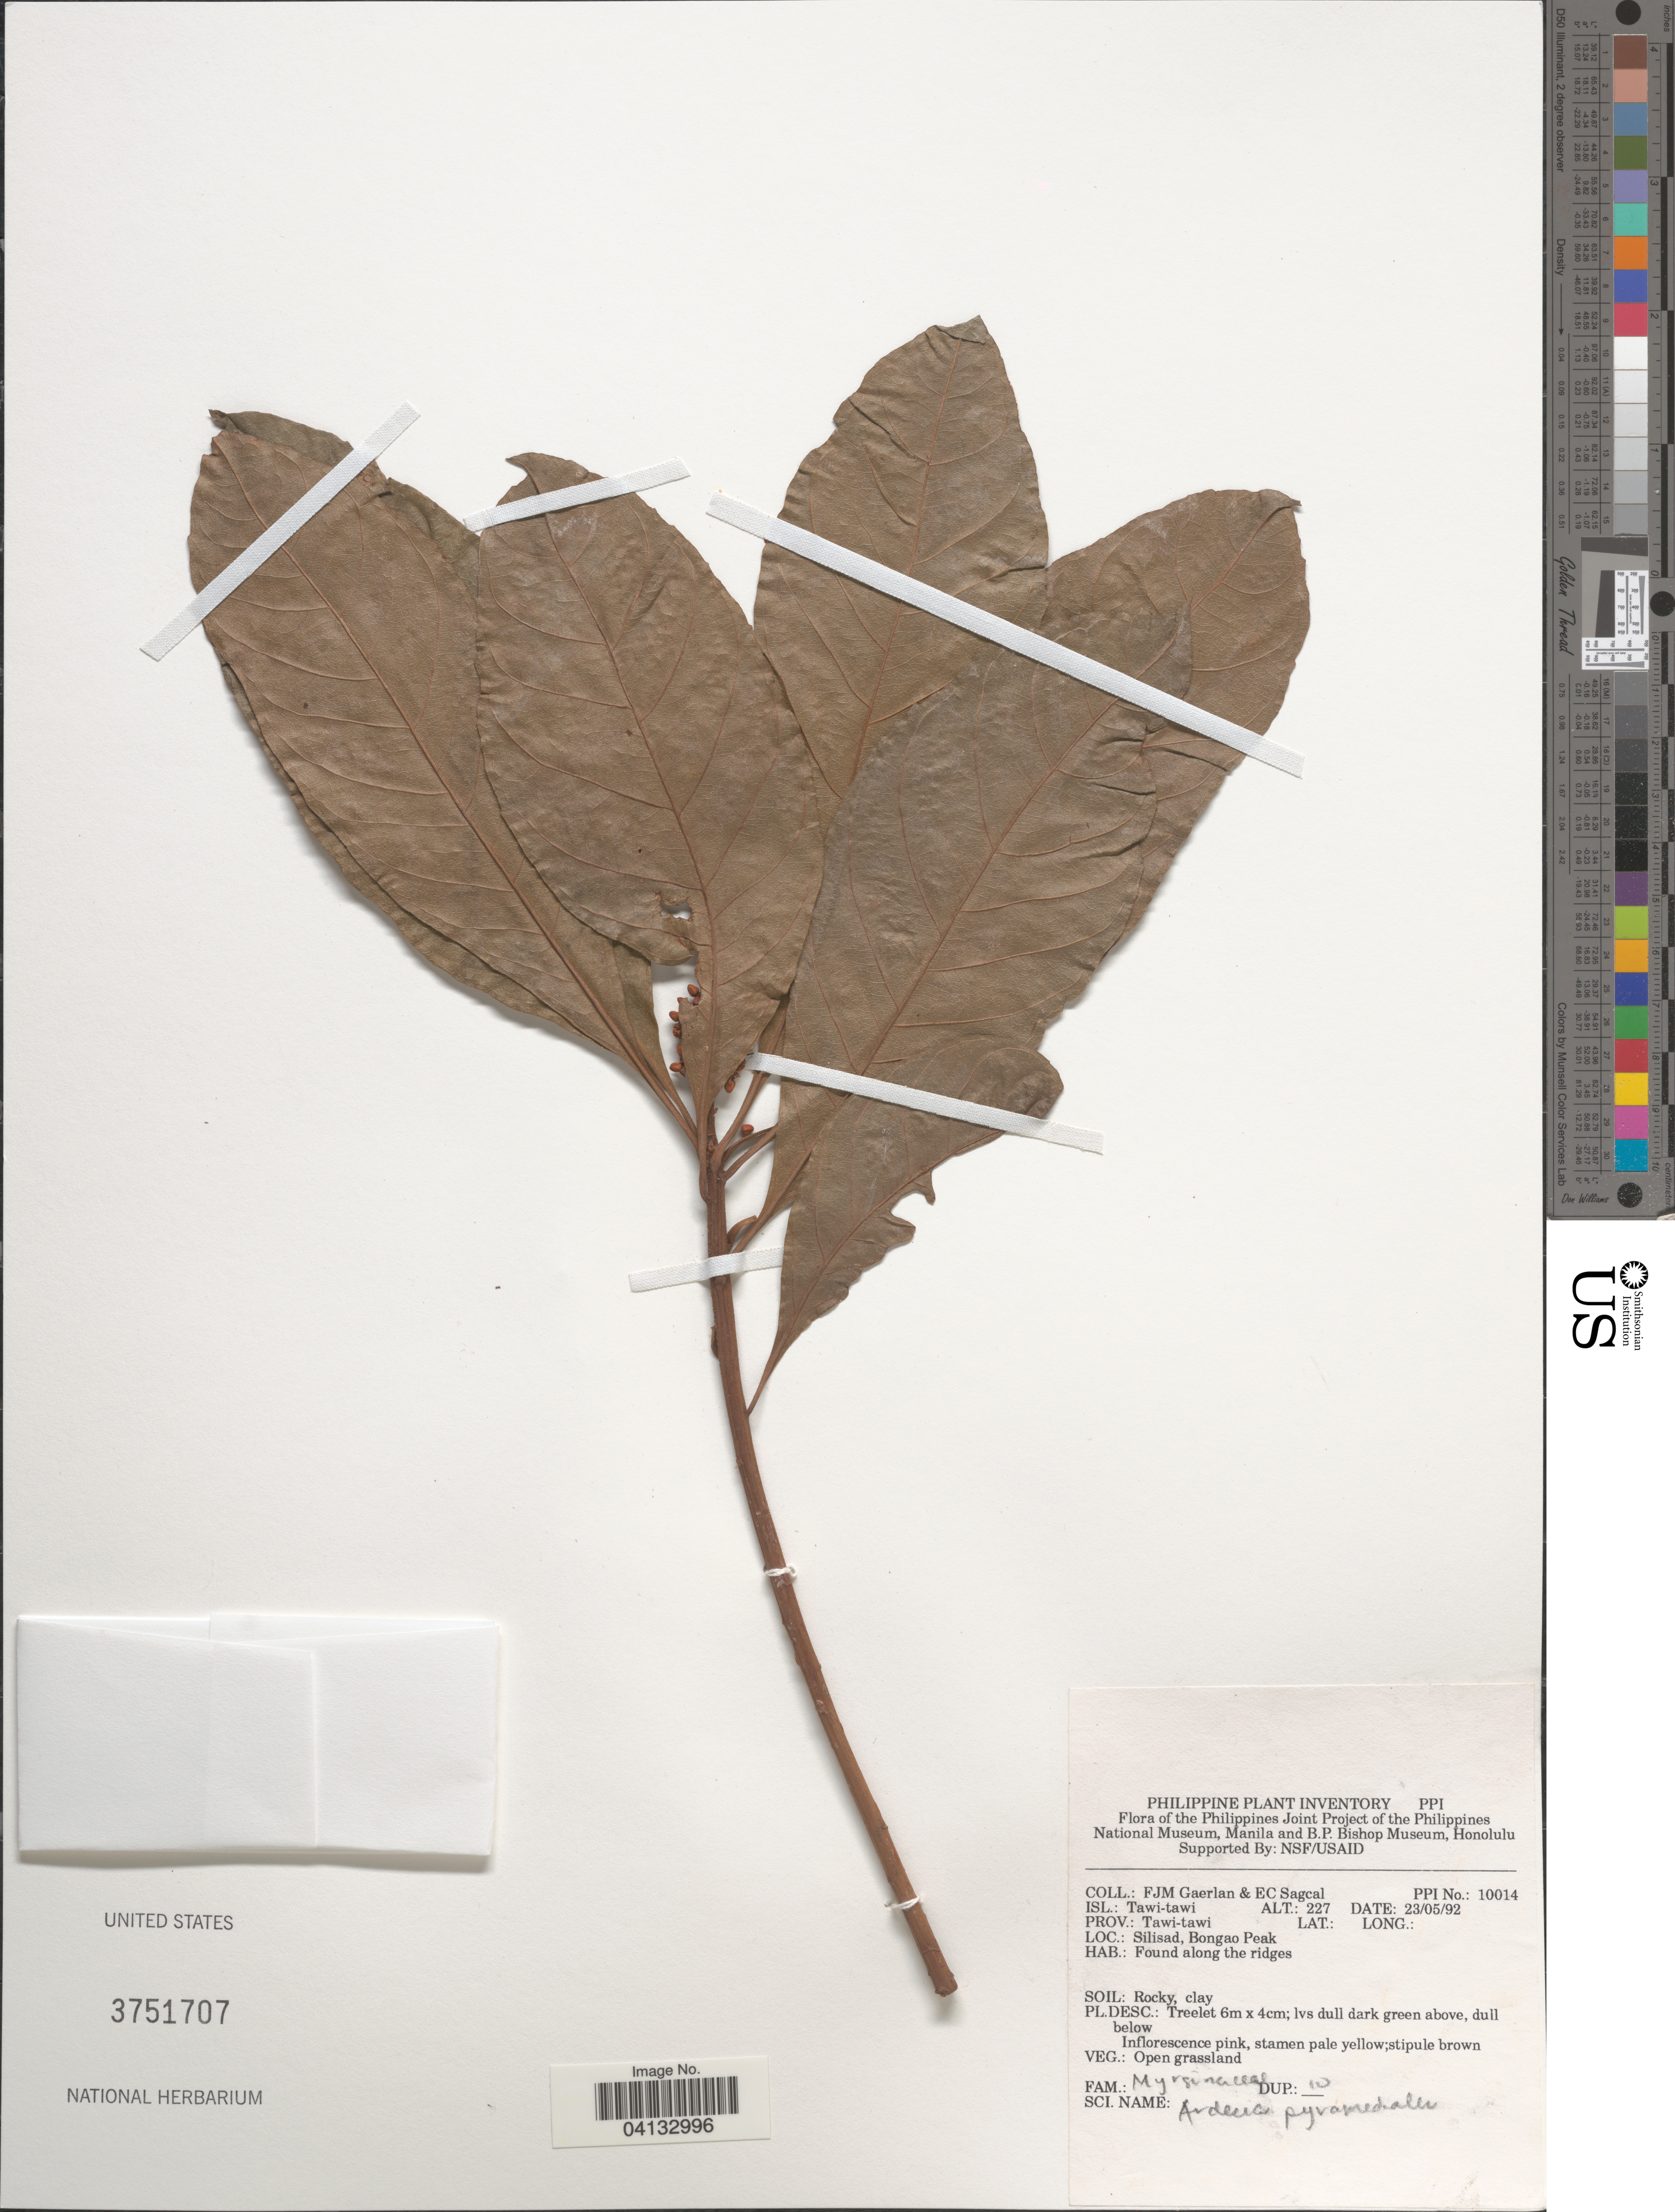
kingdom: Plantae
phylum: Tracheophyta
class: Magnoliopsida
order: Ericales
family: Primulaceae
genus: Ardisia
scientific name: Ardisia pyramidalis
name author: (Cav.) Pers.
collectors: F. Gaerlan & E. Sagcal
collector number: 10014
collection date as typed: Transcribed d/m/y: 23/5/92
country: Philippines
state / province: Muslim Mindanao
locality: Isl.: Tawi-tawi. Prov.: Tawi-tawi. Silisad, Bongao Peak.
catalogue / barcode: US 3751707